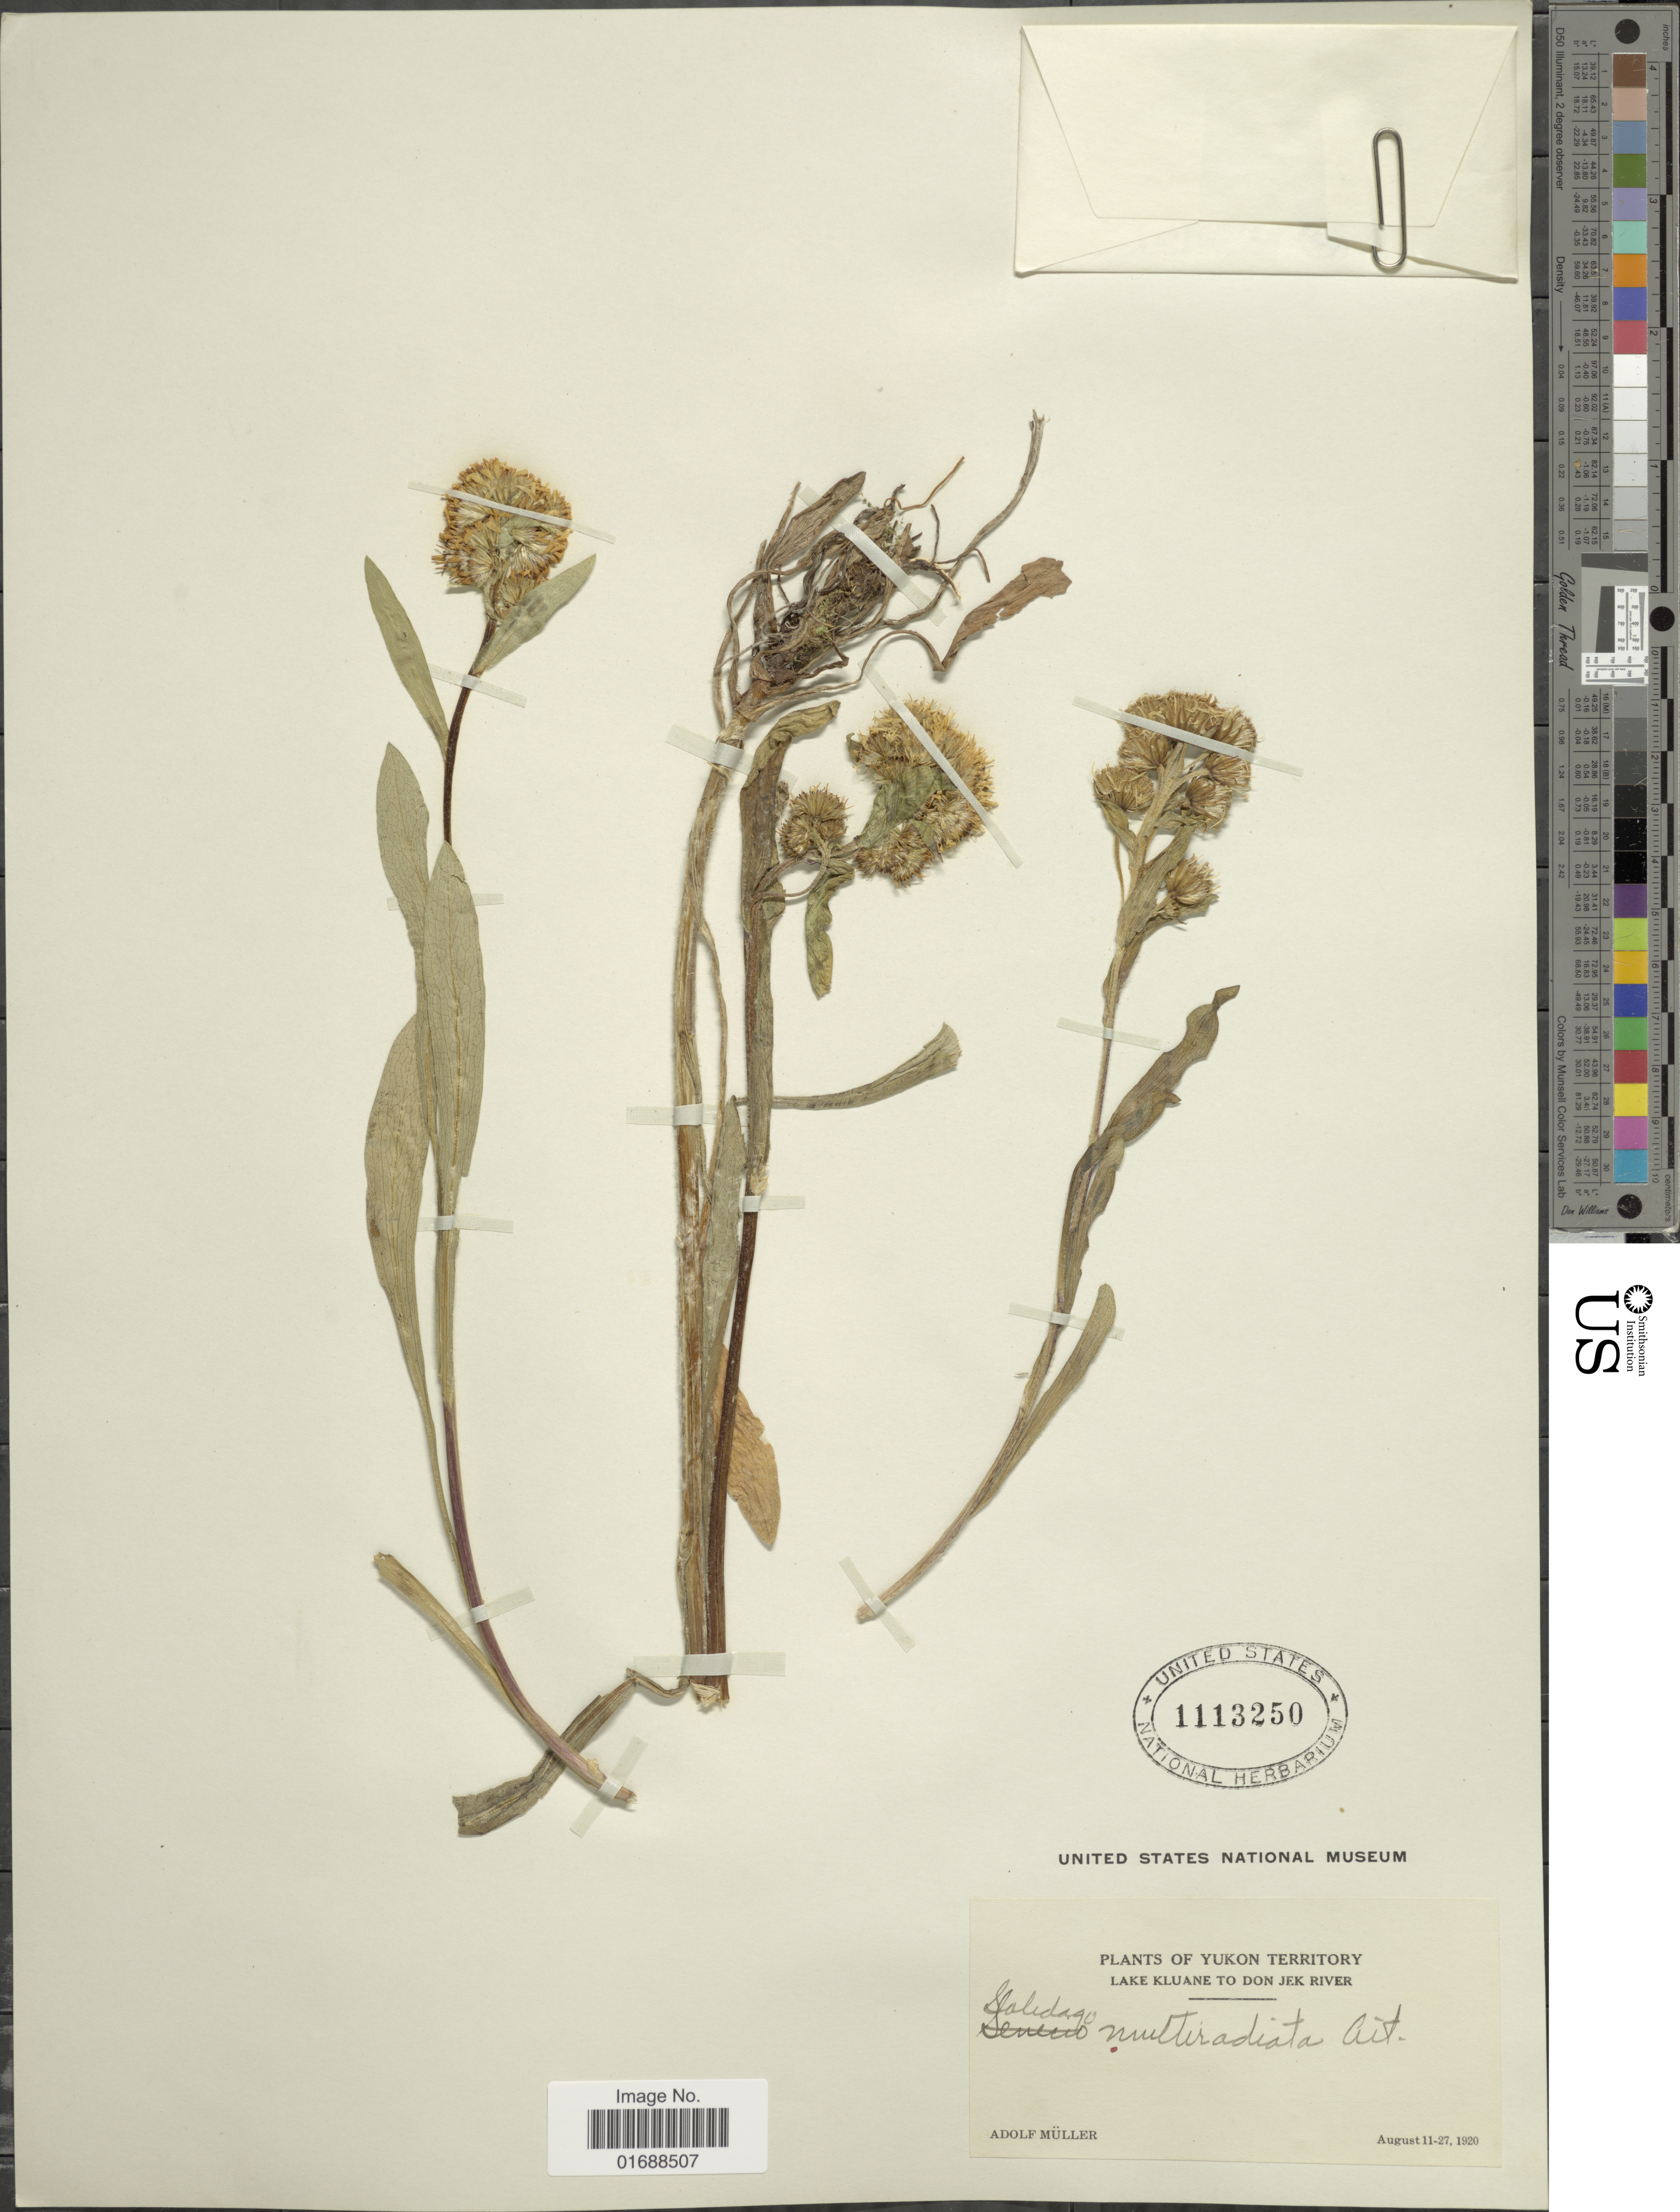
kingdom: Plantae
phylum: Tracheophyta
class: Magnoliopsida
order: Asterales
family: Asteraceae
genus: Solidago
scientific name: Solidago multiradiata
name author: Aiton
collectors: A. Muller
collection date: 1920-08-11/1920-08-27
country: Canada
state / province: Yukon Territory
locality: Lake Kluane to Don Jek River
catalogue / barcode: US 1113250